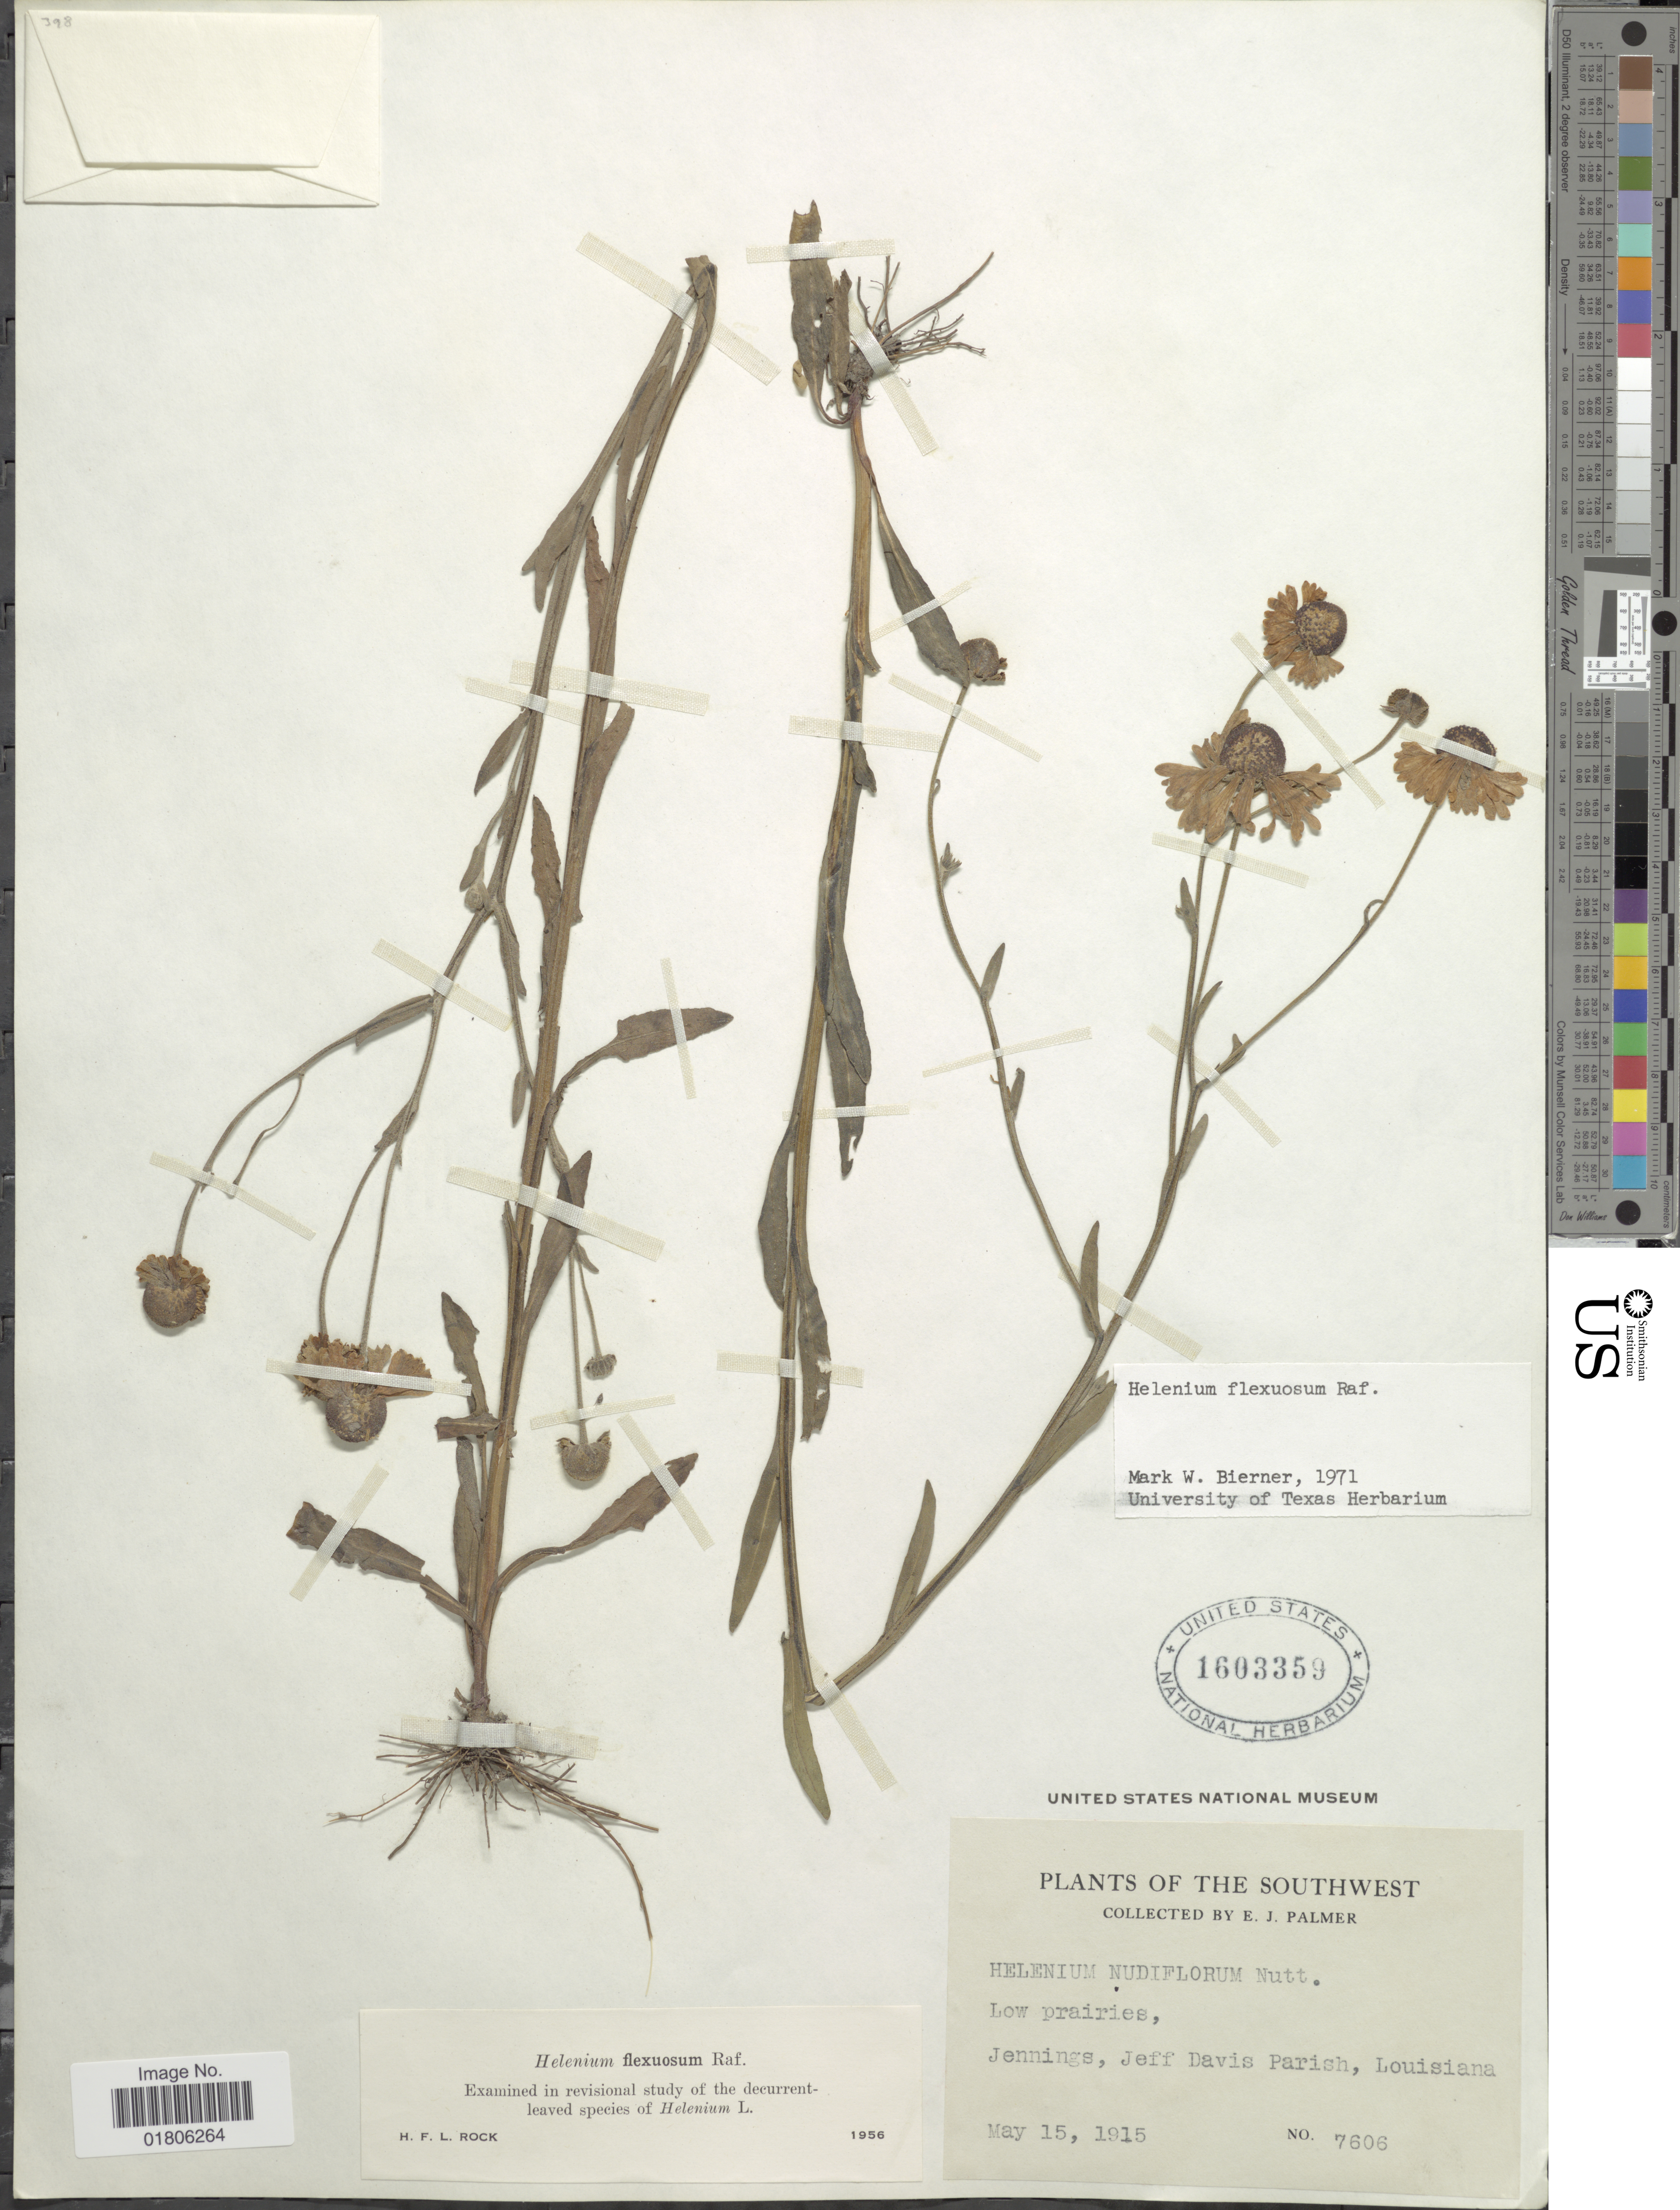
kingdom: Plantae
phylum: Tracheophyta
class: Magnoliopsida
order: Asterales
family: Asteraceae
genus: Helenium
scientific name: Helenium flexuosum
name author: Raf.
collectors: E. J. Palmer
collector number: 7606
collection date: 1915-05-15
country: United States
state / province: Louisiana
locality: Jennings, Jeff Davis Parish, Southwest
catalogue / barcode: US 1603359